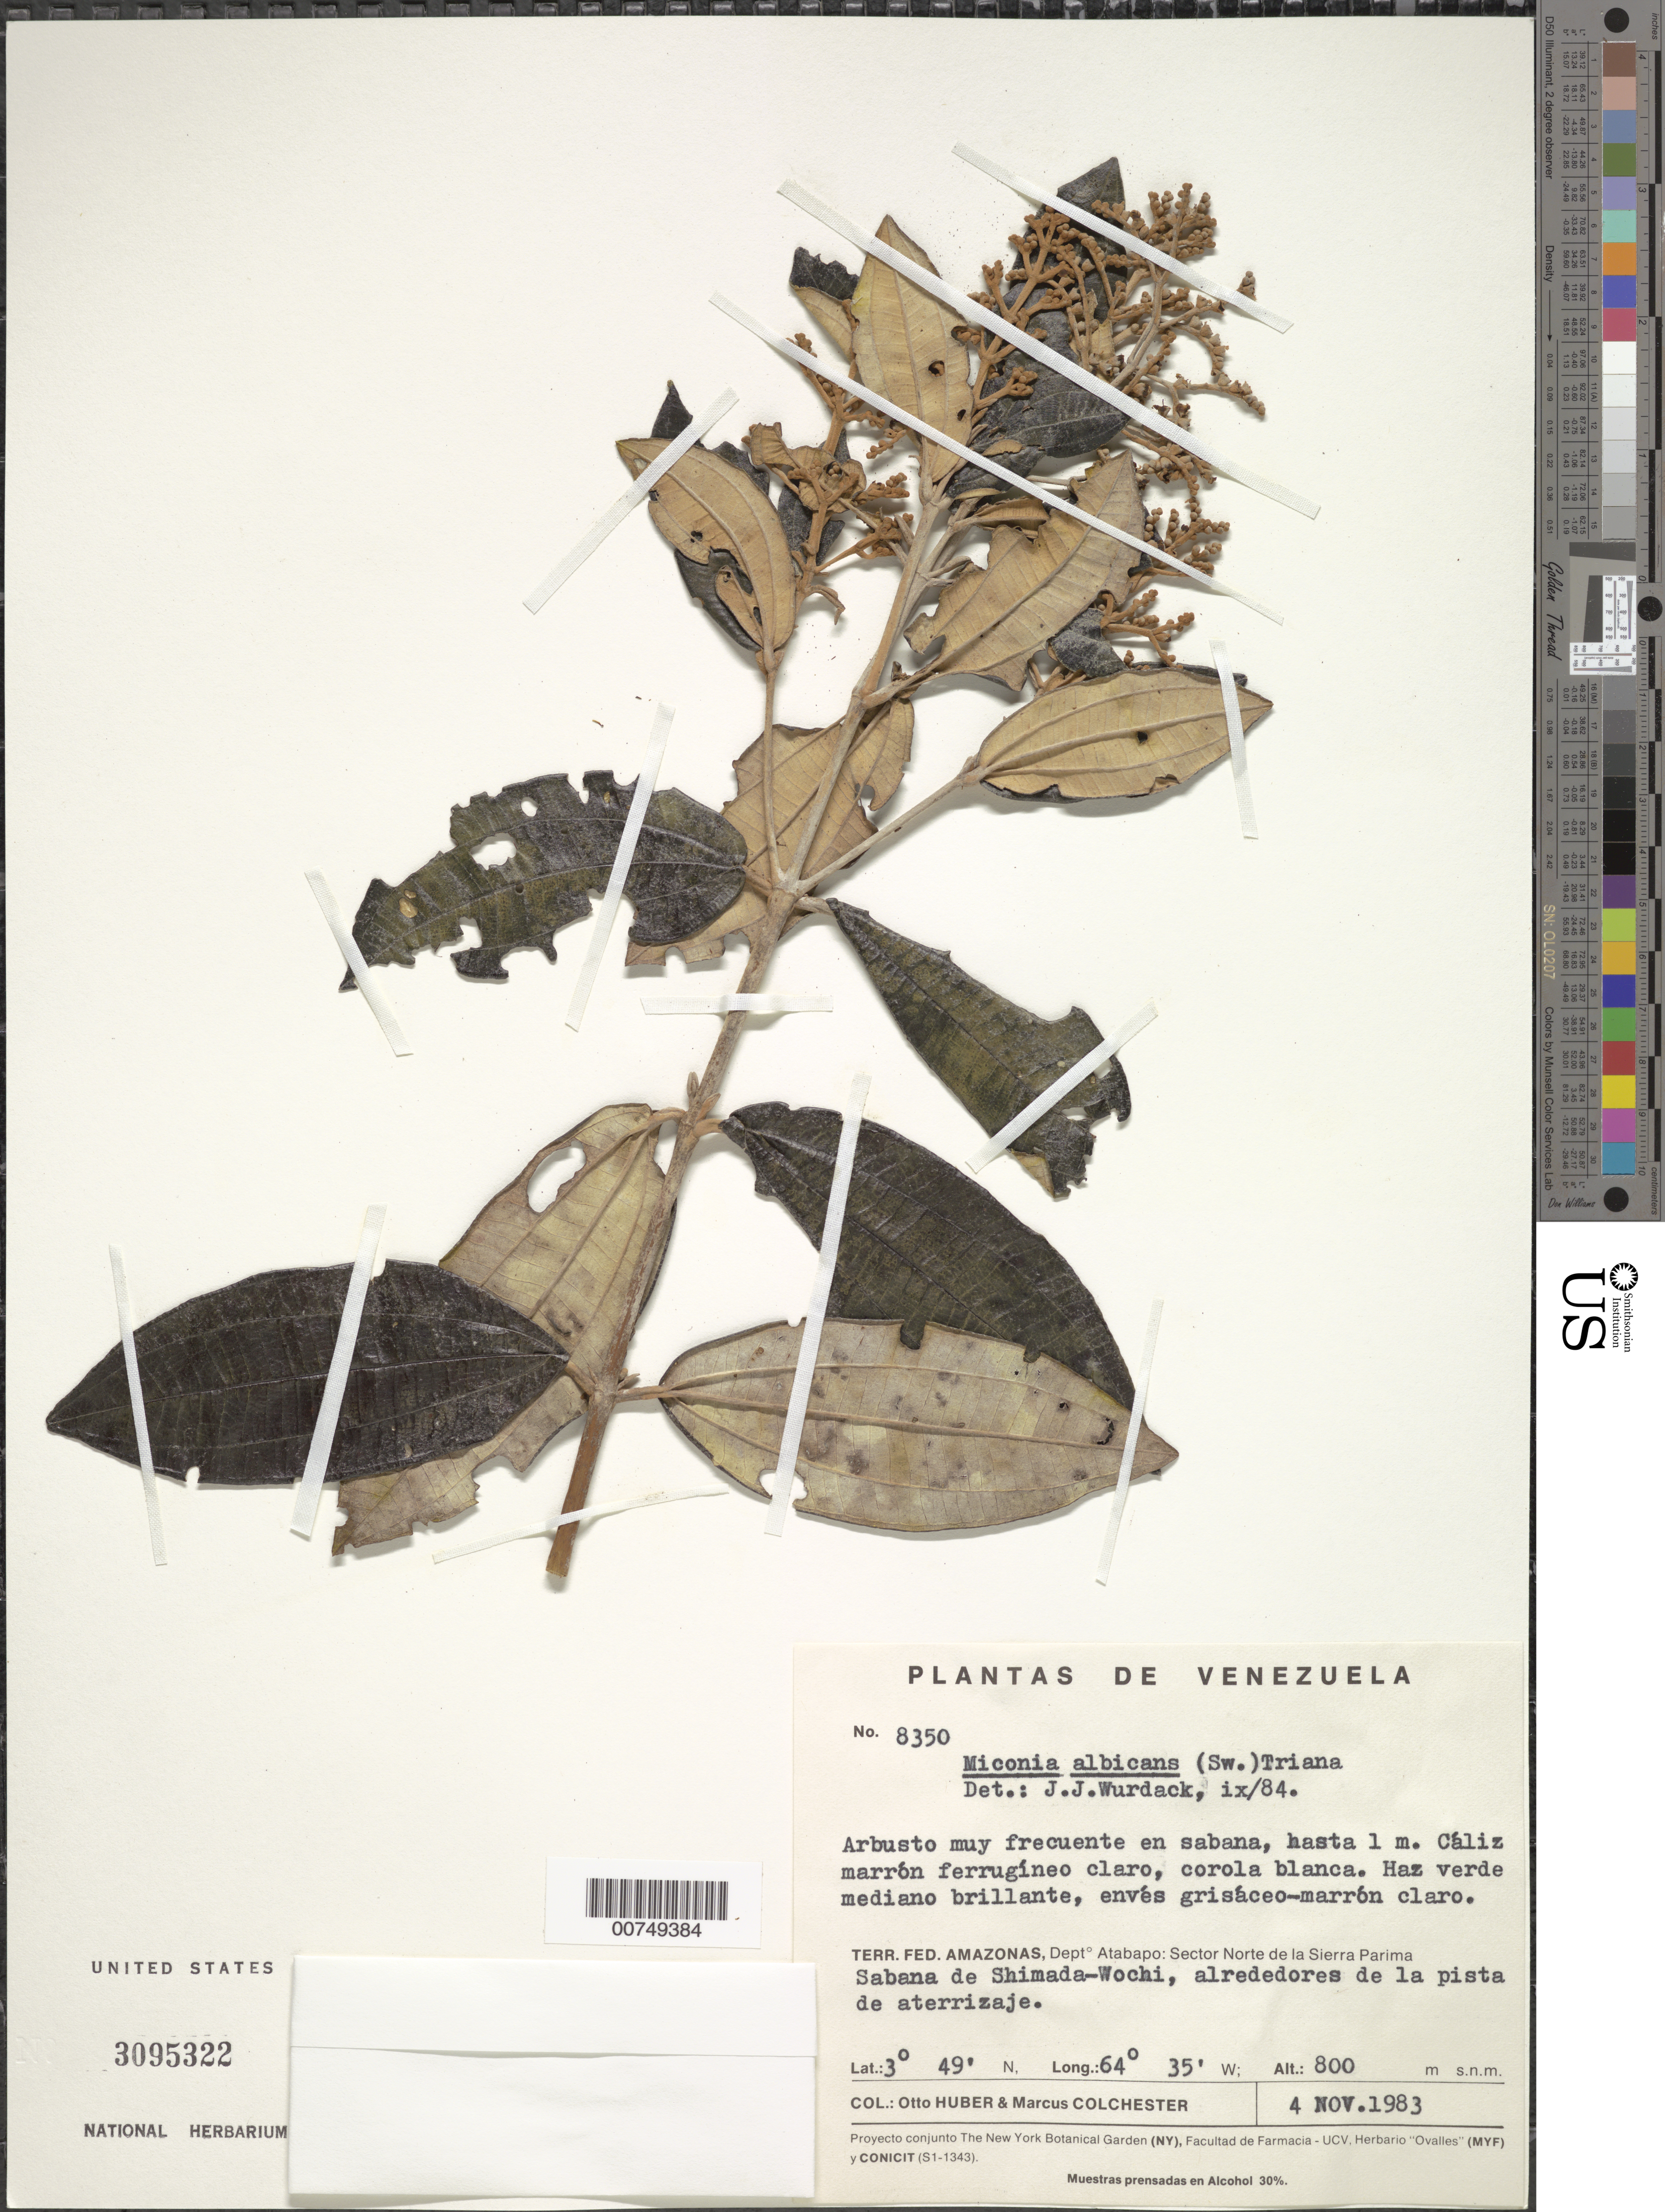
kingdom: Plantae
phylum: Tracheophyta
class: Magnoliopsida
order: Myrtales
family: Melastomataceae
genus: Miconia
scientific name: Miconia albicans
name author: (Sw.) Triana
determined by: Wurdack, John J., (US), US (UNITED STATES)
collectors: O. Huber & M. Colchester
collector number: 8350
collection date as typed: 4-Nov-83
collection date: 1983-11-04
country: Venezuela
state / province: Amazonas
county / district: Atabapo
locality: Sierra Parima, Sector Norte, Sabana de Shimada-Wochi, alrededores de la pista de aterrizaje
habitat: Sabana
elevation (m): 800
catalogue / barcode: US 3095322